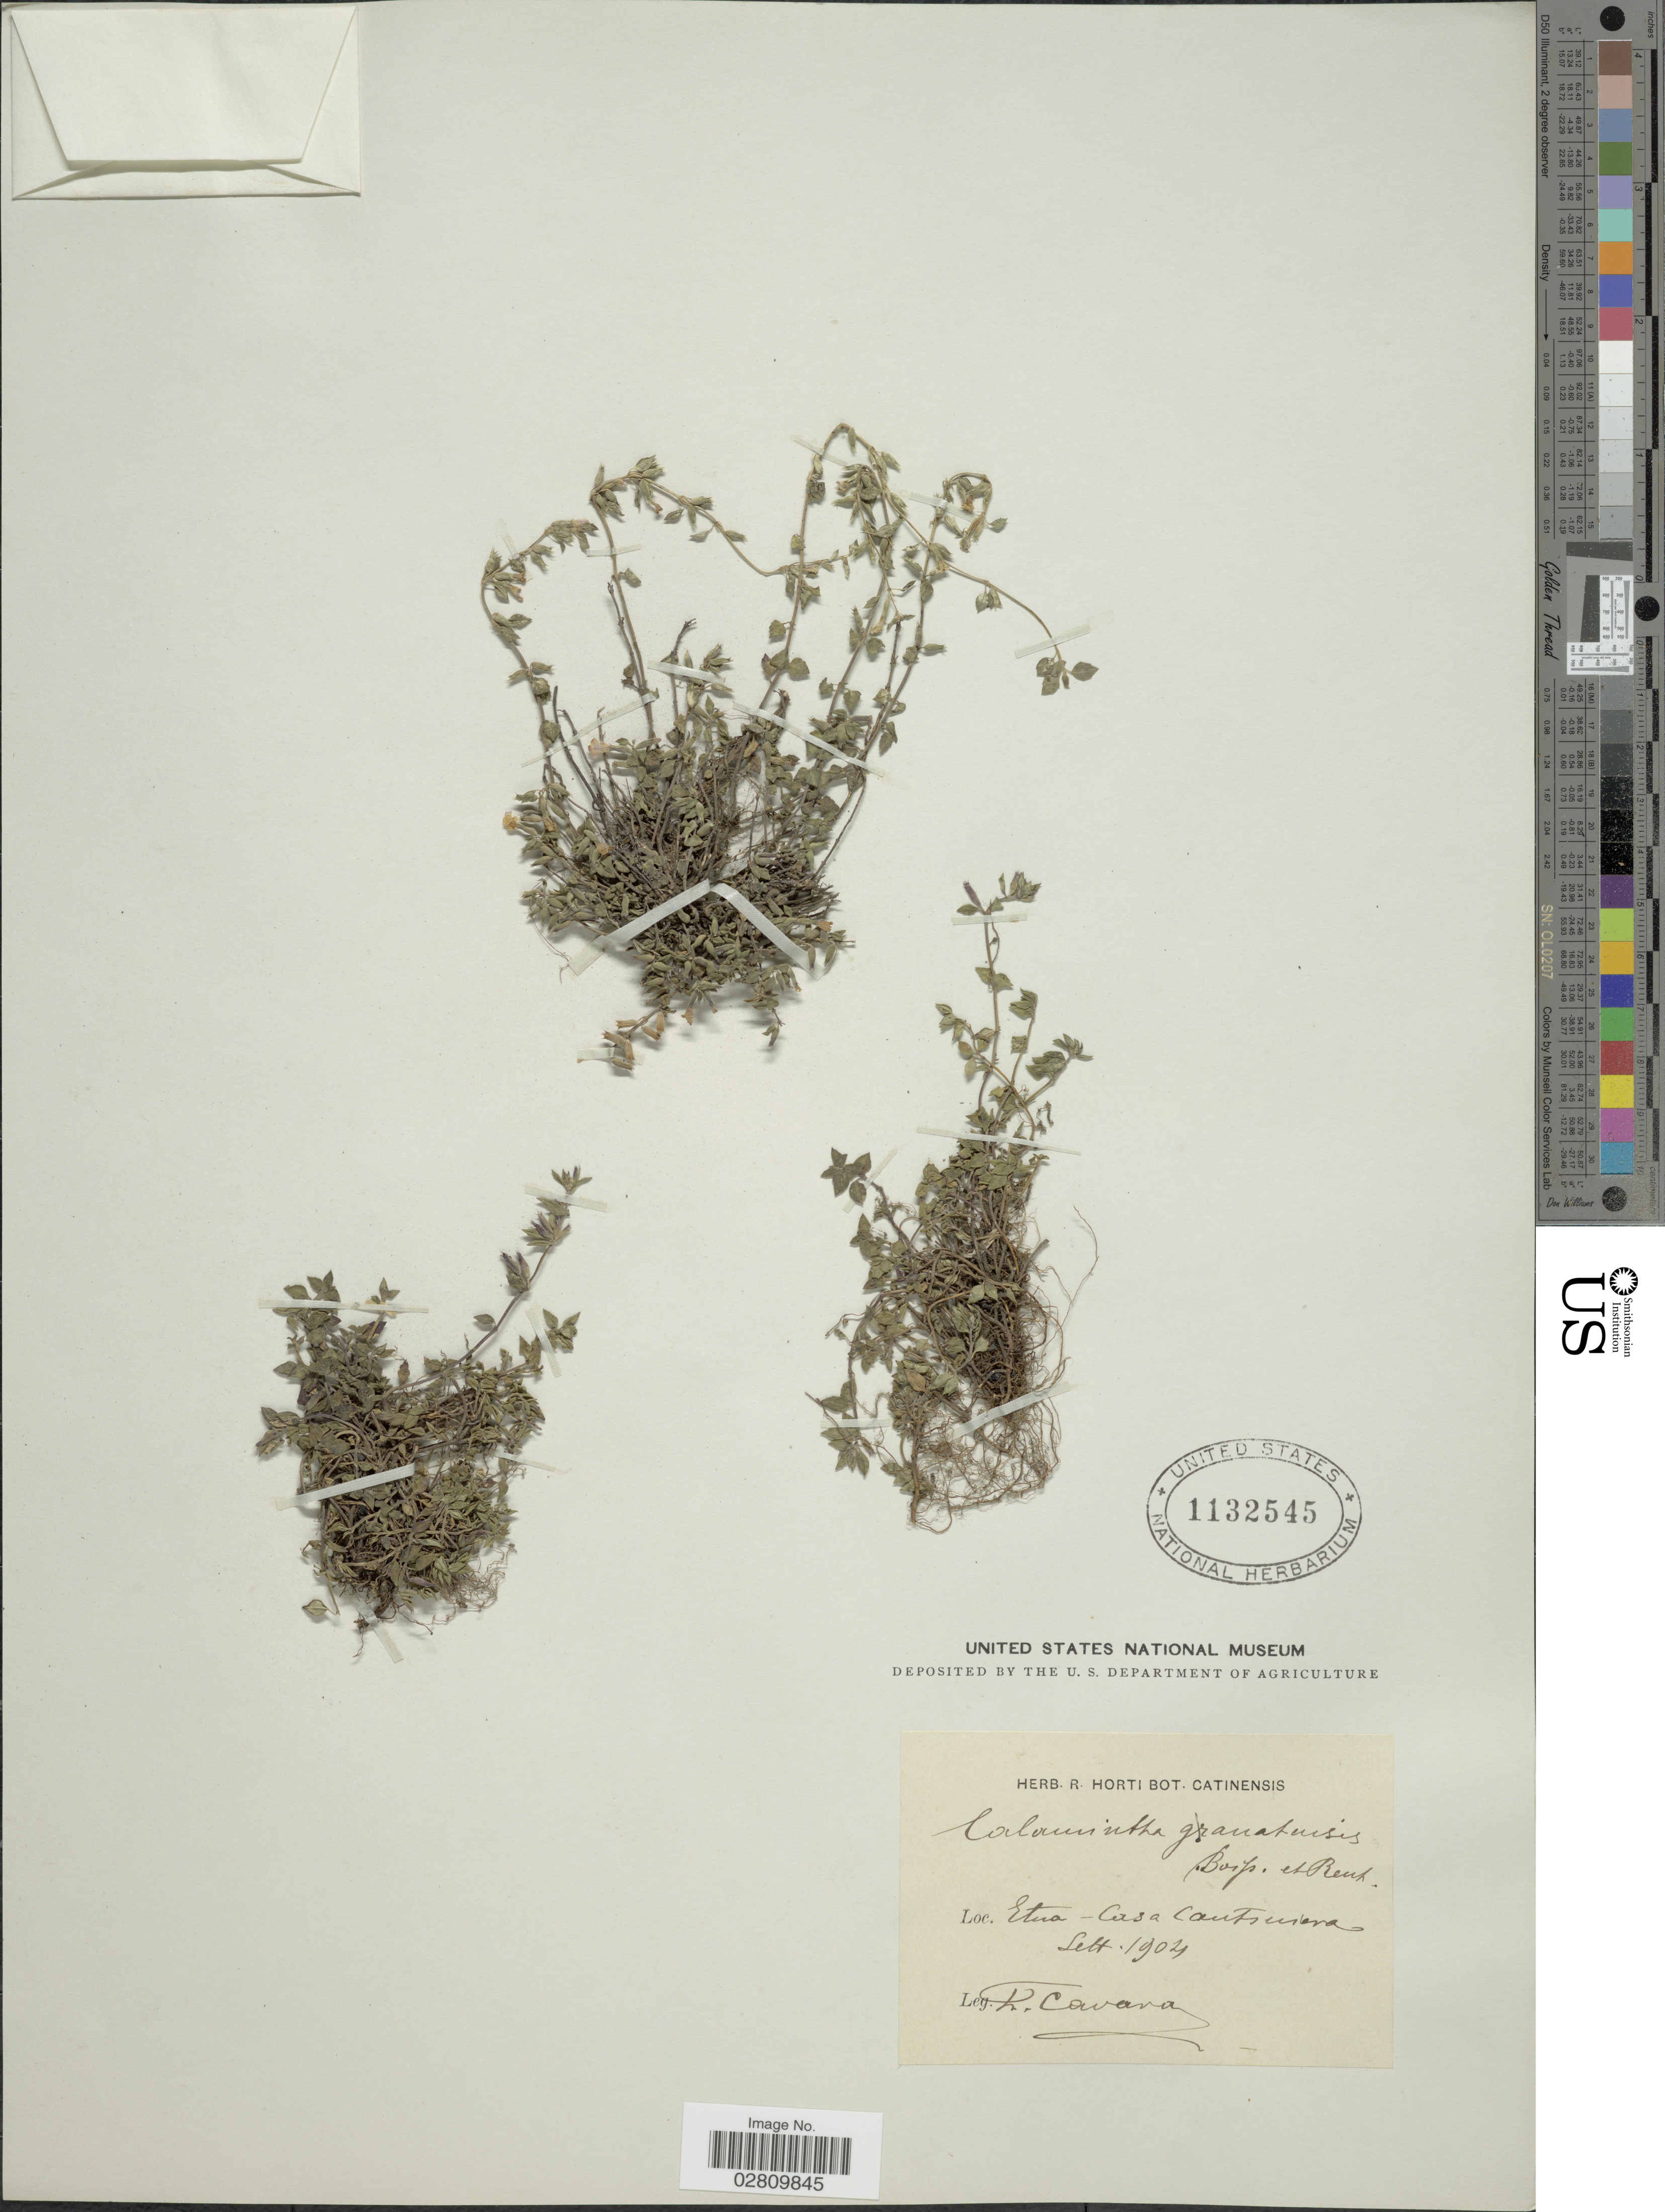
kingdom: Plantae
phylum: Tracheophyta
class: Magnoliopsida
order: Lamiales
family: Lamiaceae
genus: Calamintha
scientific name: Calamintha granatensis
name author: (Reut.) Boiss.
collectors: F. Cavara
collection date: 1904-09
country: Italy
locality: Etna - Casa Cautsuiana [interpreted].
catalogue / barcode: US 1132545